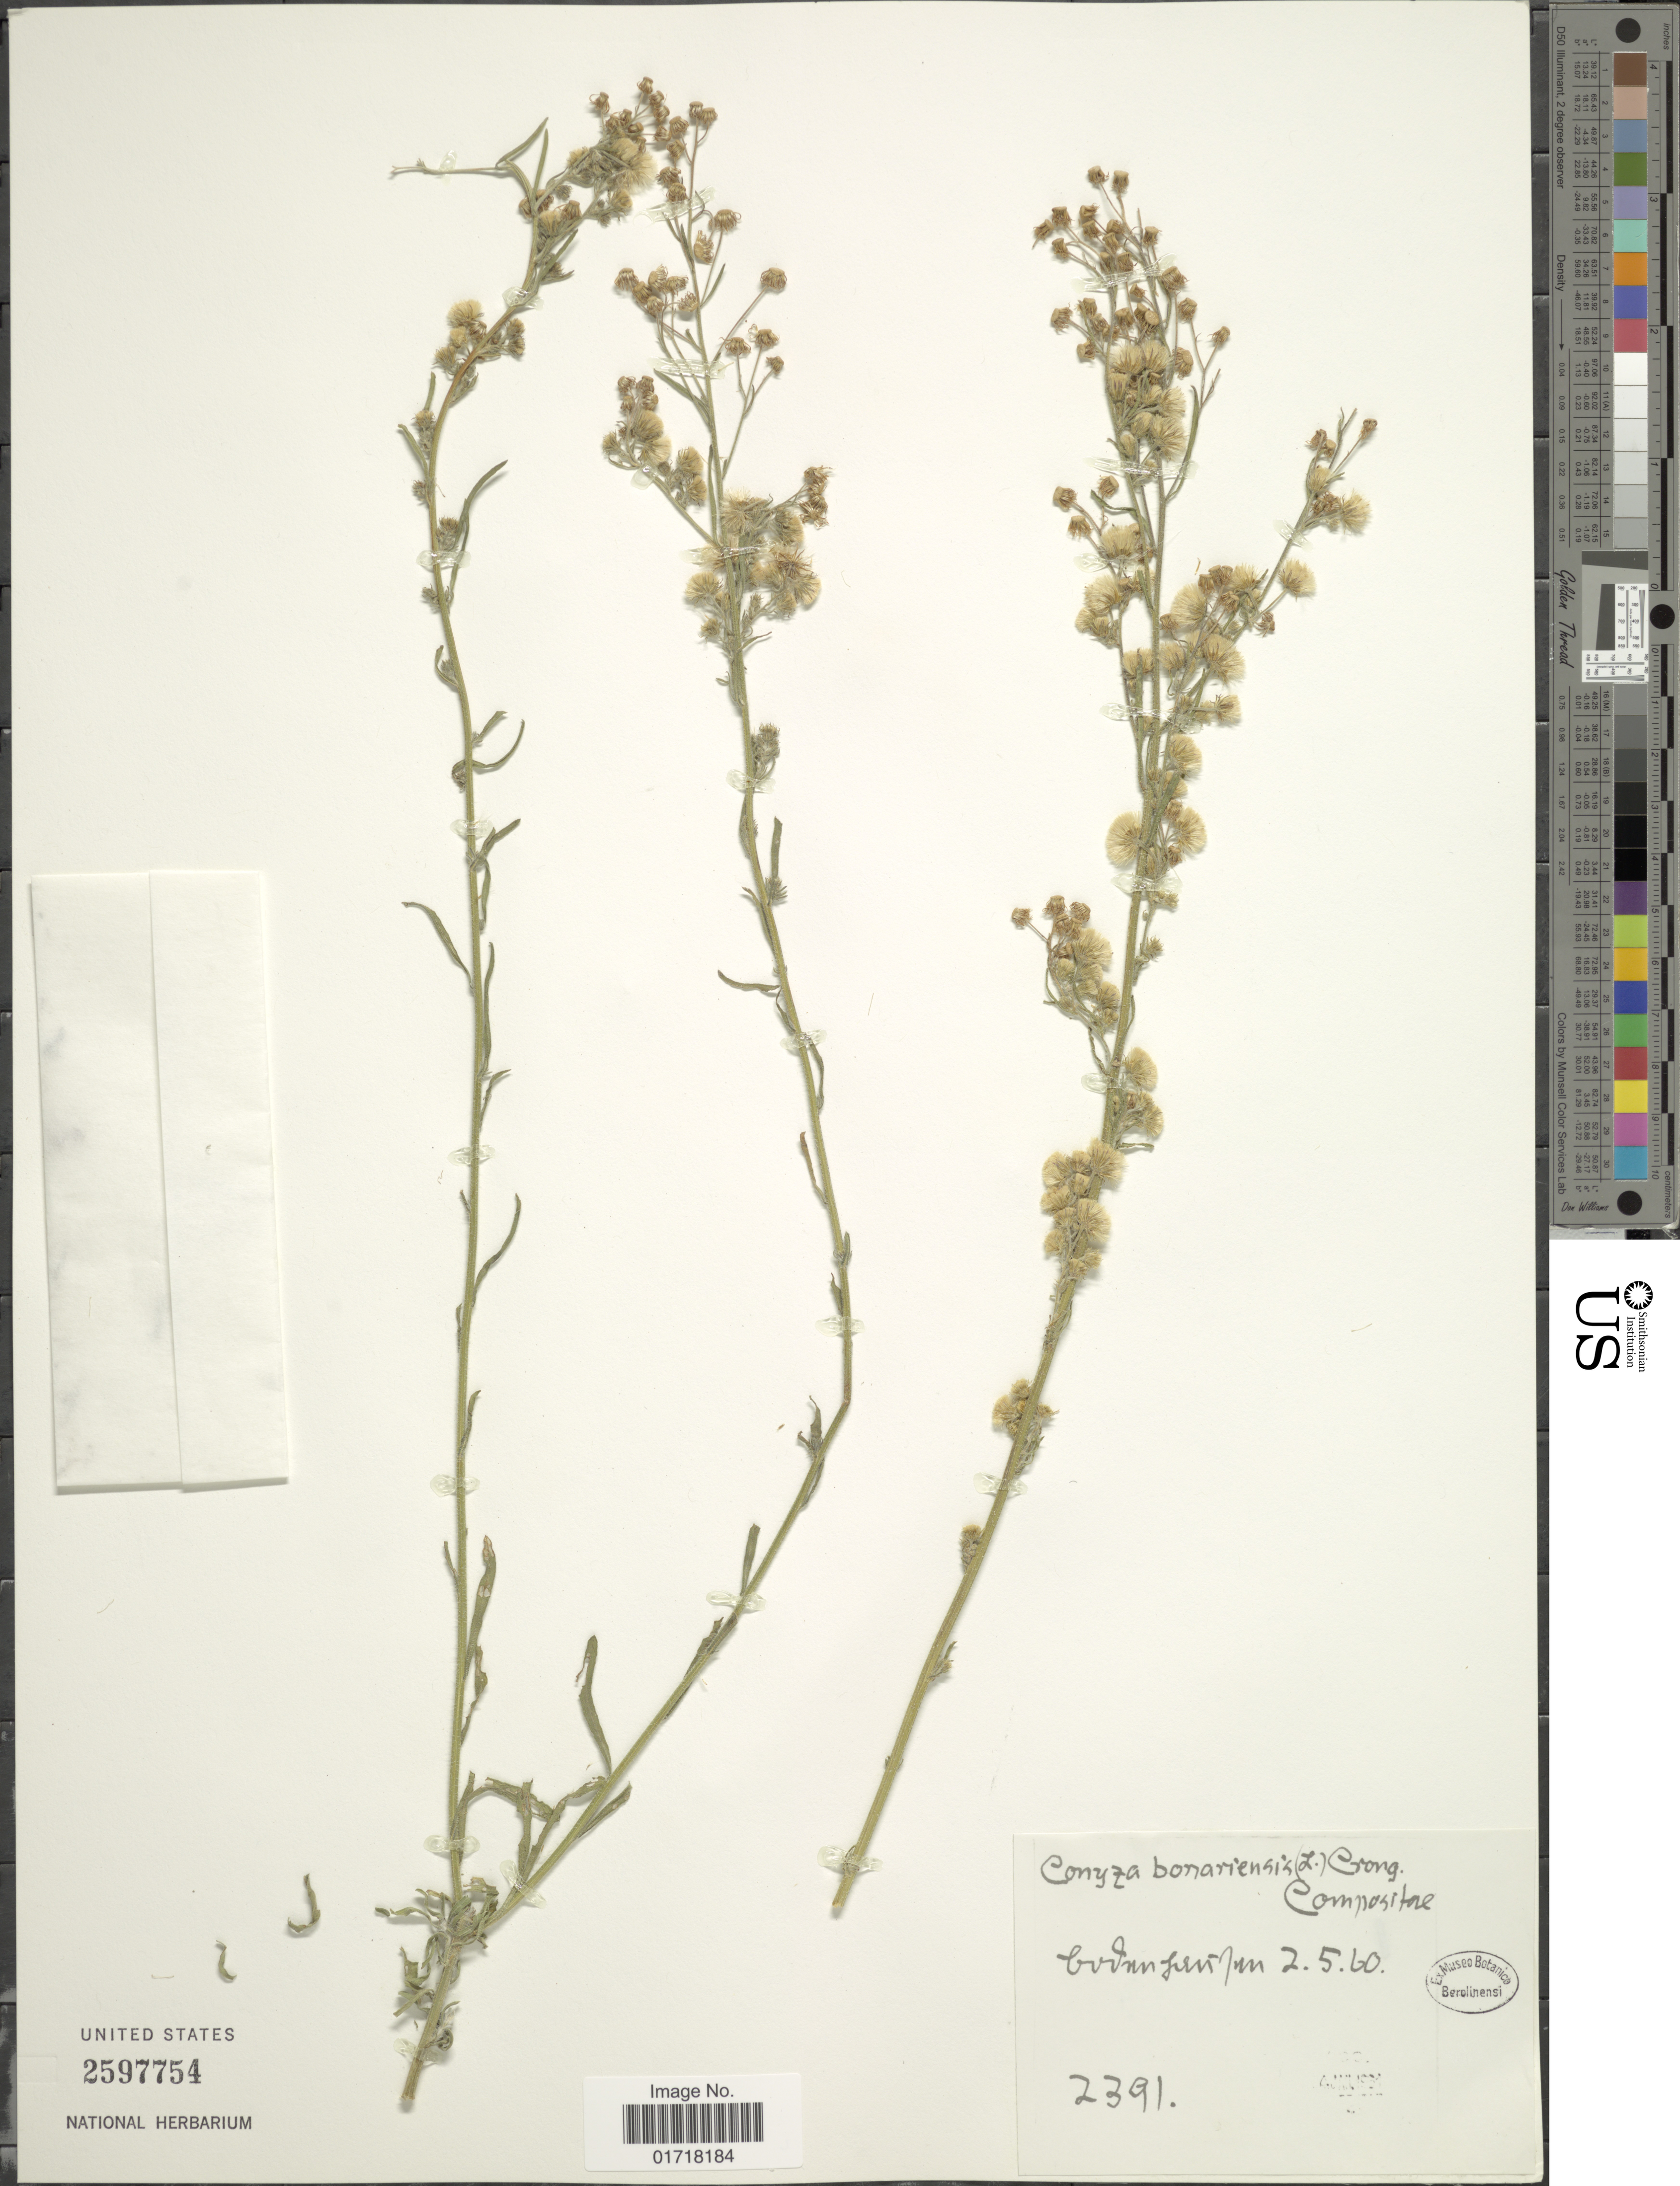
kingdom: Plantae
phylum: Tracheophyta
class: Magnoliopsida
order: Asterales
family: Asteraceae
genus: Conyza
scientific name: Conyza bonariensis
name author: (L.) Cronq.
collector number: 2391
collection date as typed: Transcribed d/m/y: 2/5/60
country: Germany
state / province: Hesse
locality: Bodenfienfan [interpreted]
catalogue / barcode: US 2597754